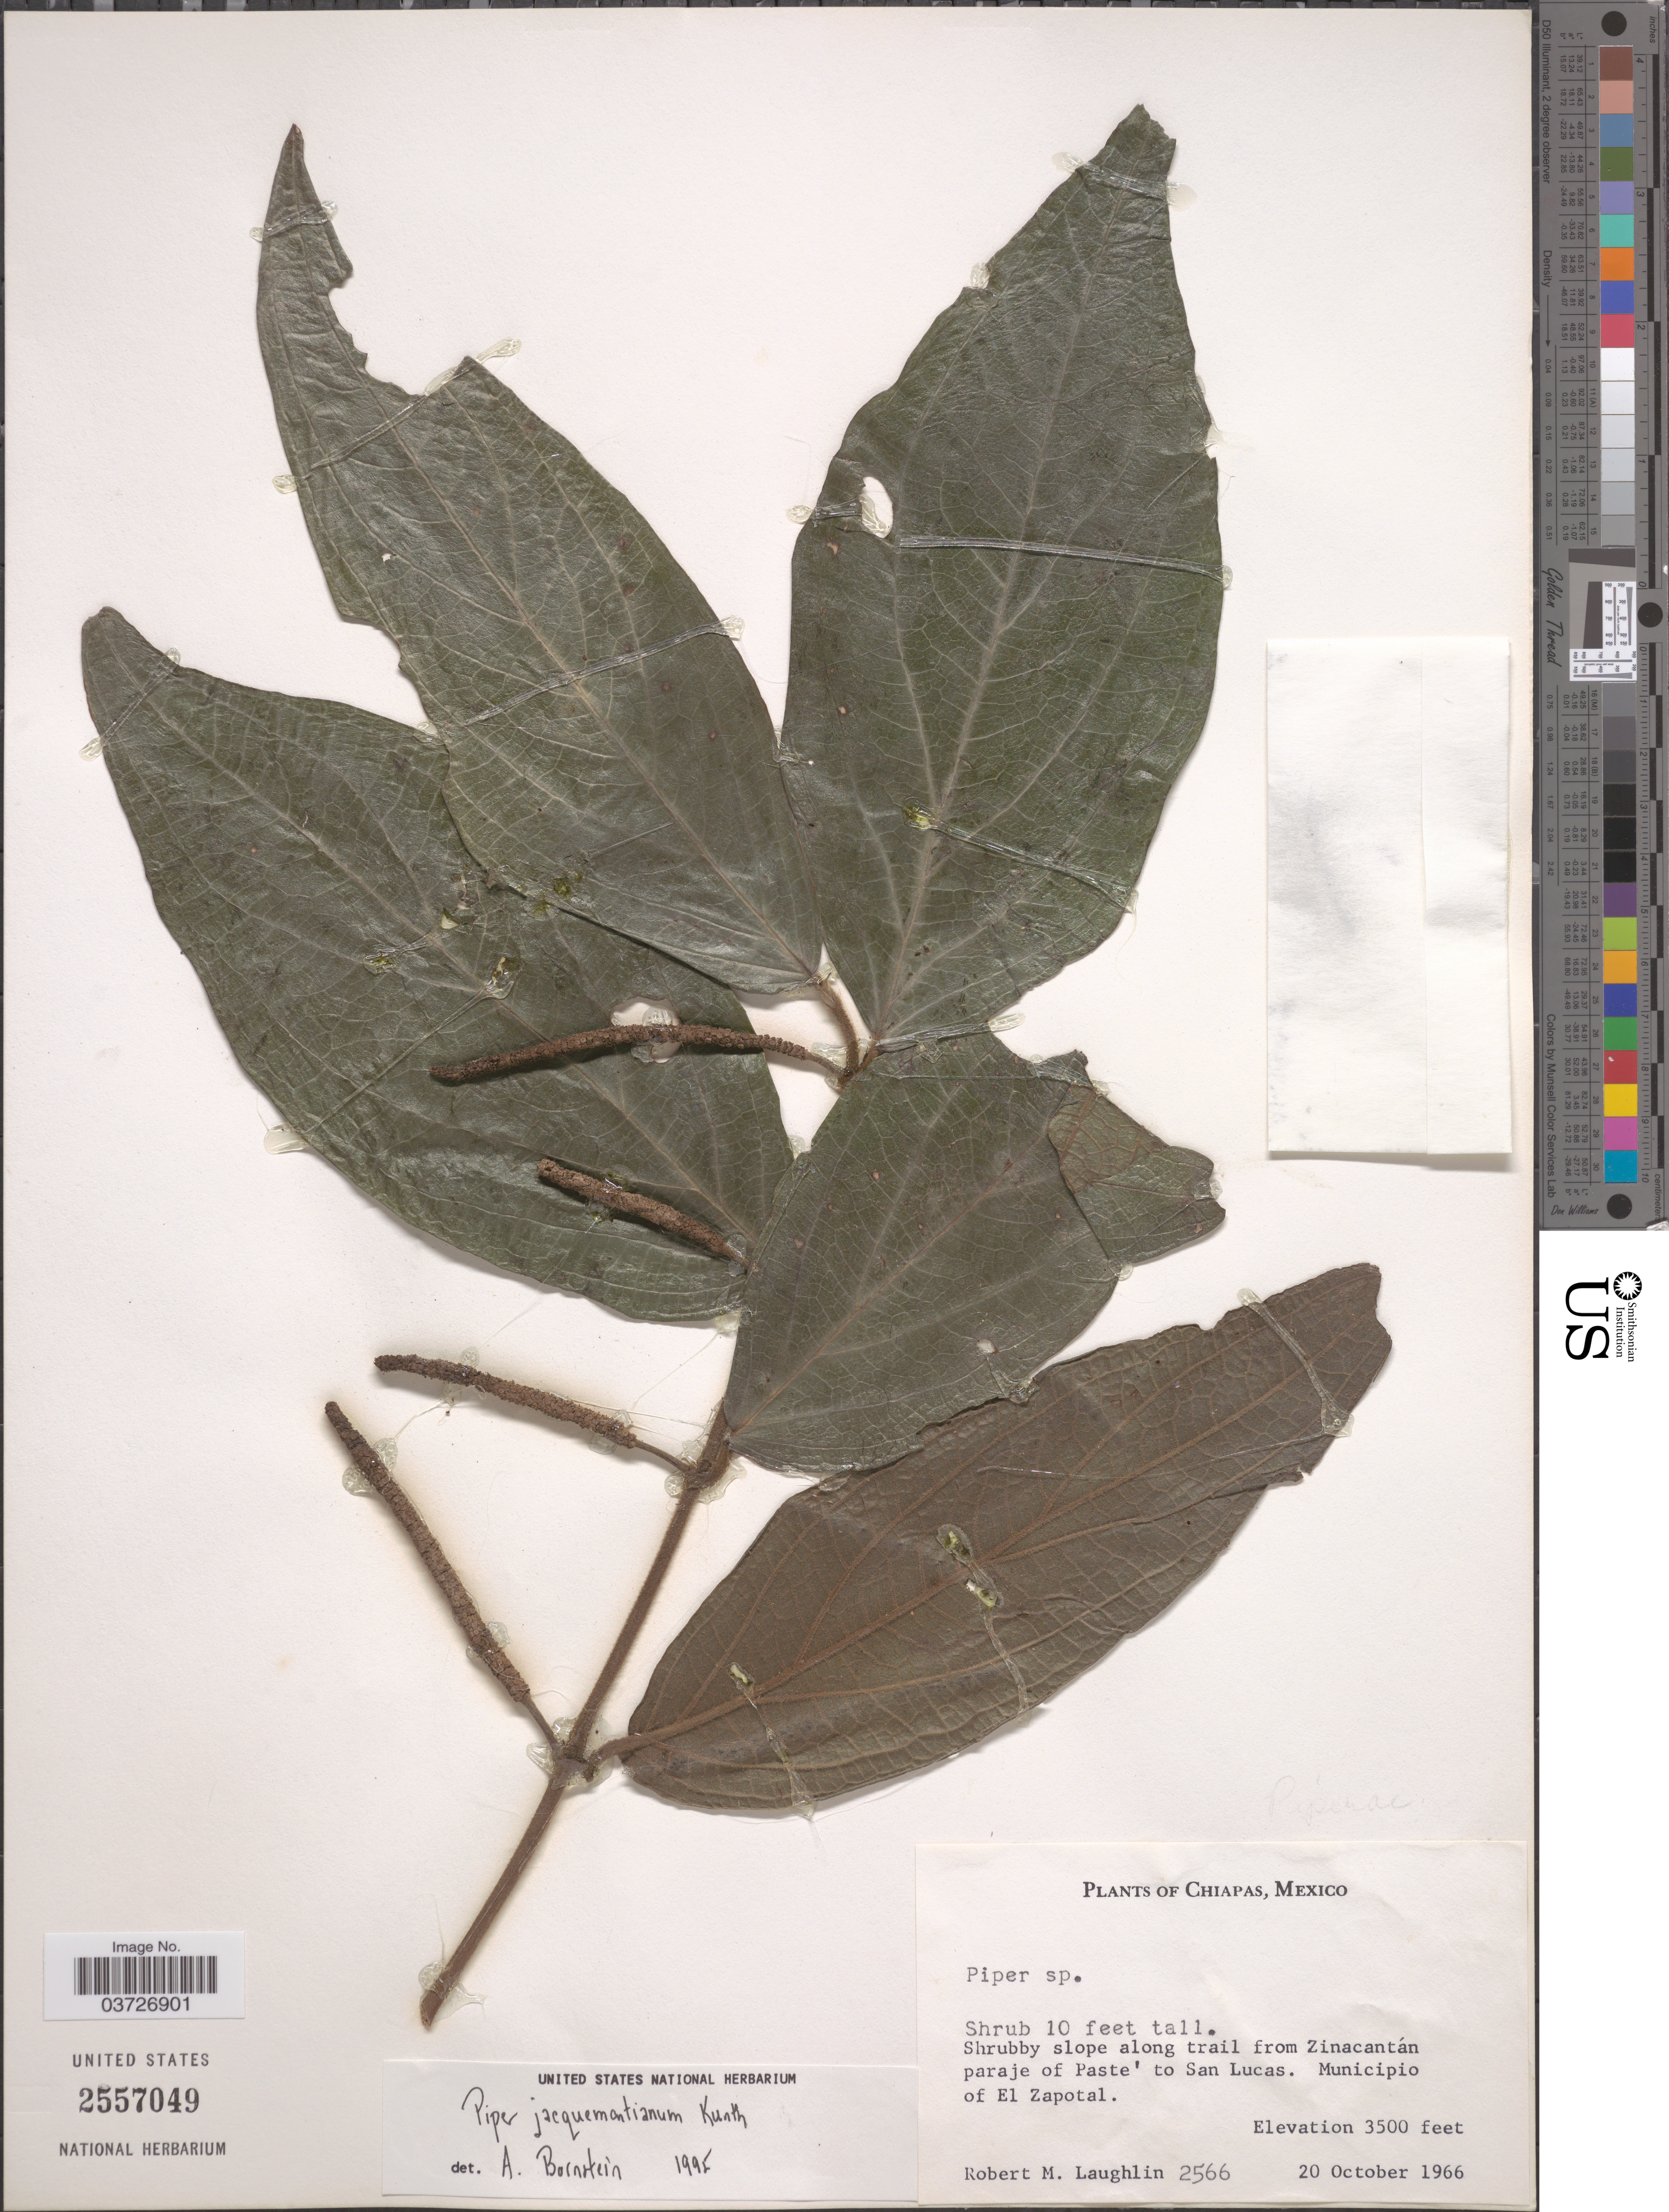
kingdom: Plantae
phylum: Tracheophyta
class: Magnoliopsida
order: Piperales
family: Piperaceae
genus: Piper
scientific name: Piper jacquemontianum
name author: Kunth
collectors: R. M. Laughlin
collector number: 2566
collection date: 1966-10-20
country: Mexico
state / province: Chiapas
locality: Shrubby slope along trail from Zinacantán paraje of Paste' to San Lucas. Municipio of El Zapotal.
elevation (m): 1067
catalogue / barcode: US 2557049